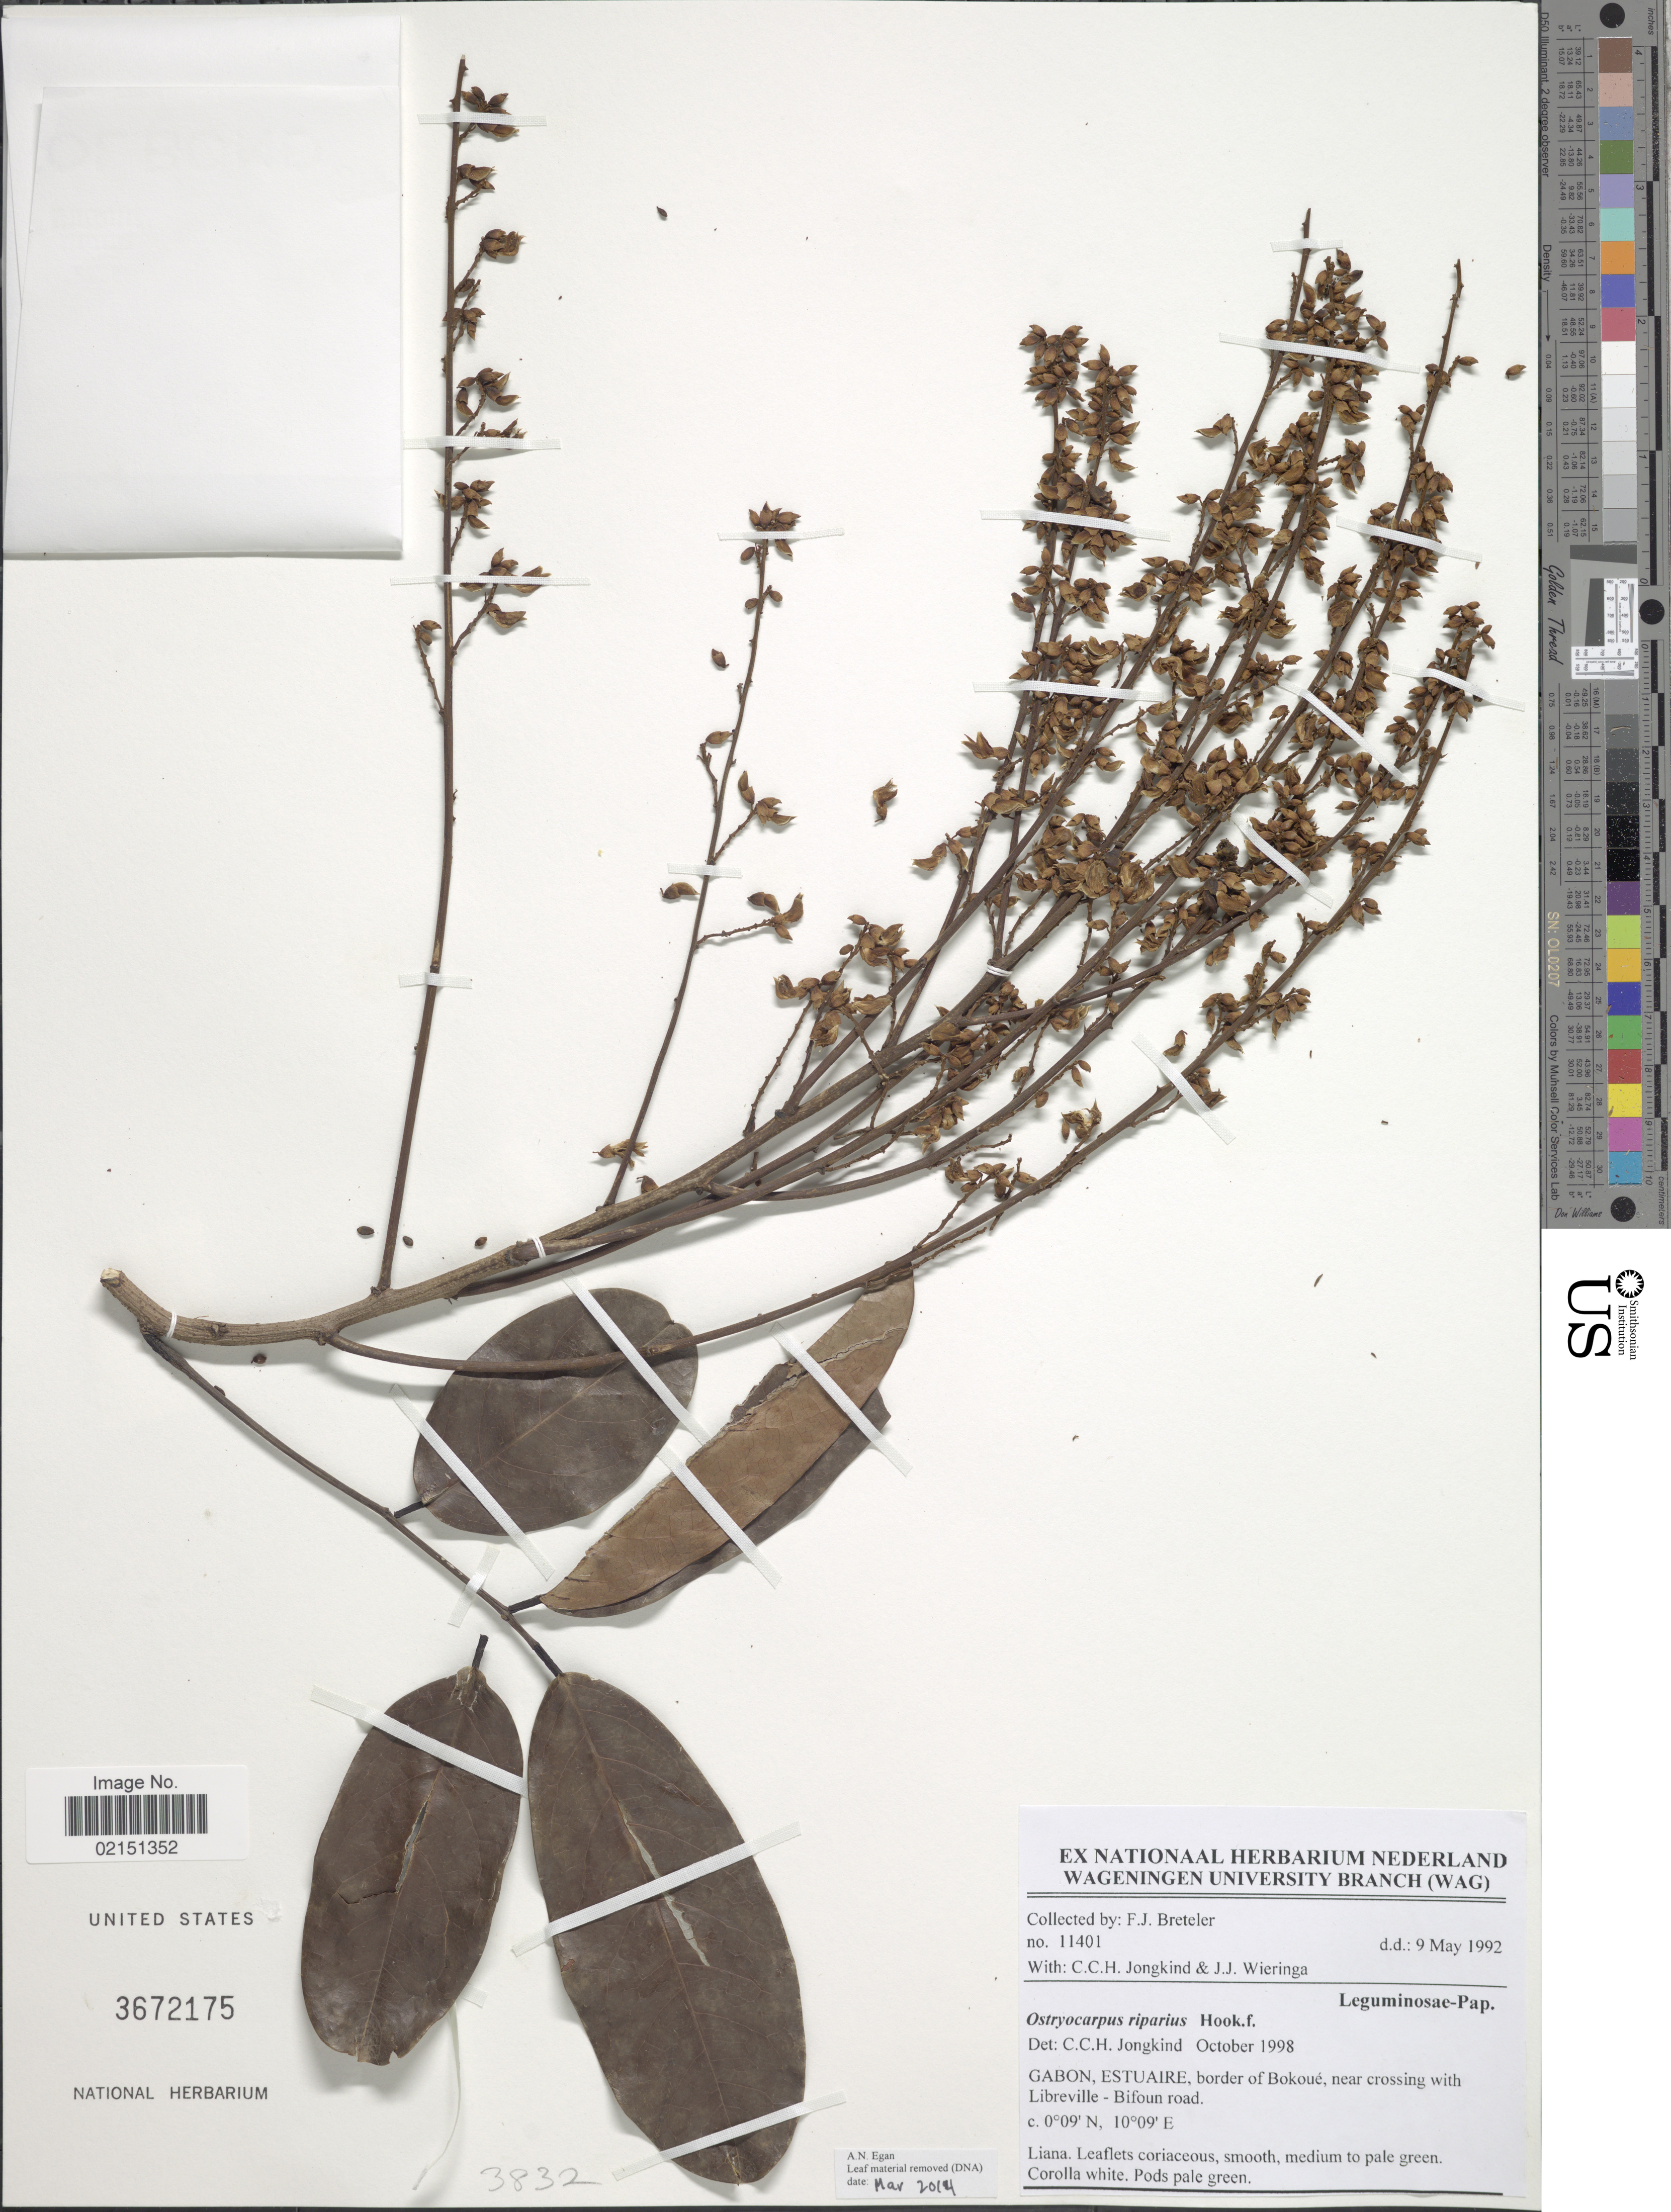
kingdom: Plantae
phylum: Tracheophyta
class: Magnoliopsida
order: Fabales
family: Fabaceae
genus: Ostryocarpus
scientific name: Ostryocarpus riparius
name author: Hook. f.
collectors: F. J. Breteler, C. C. Jongkind & J. Wieringa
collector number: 11401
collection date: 1992-05-09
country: Gabon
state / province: Estuaire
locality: Gabon, Estuaire, border of Bokoue, near crossing with Libreville-Bifoun road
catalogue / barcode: US 3672175